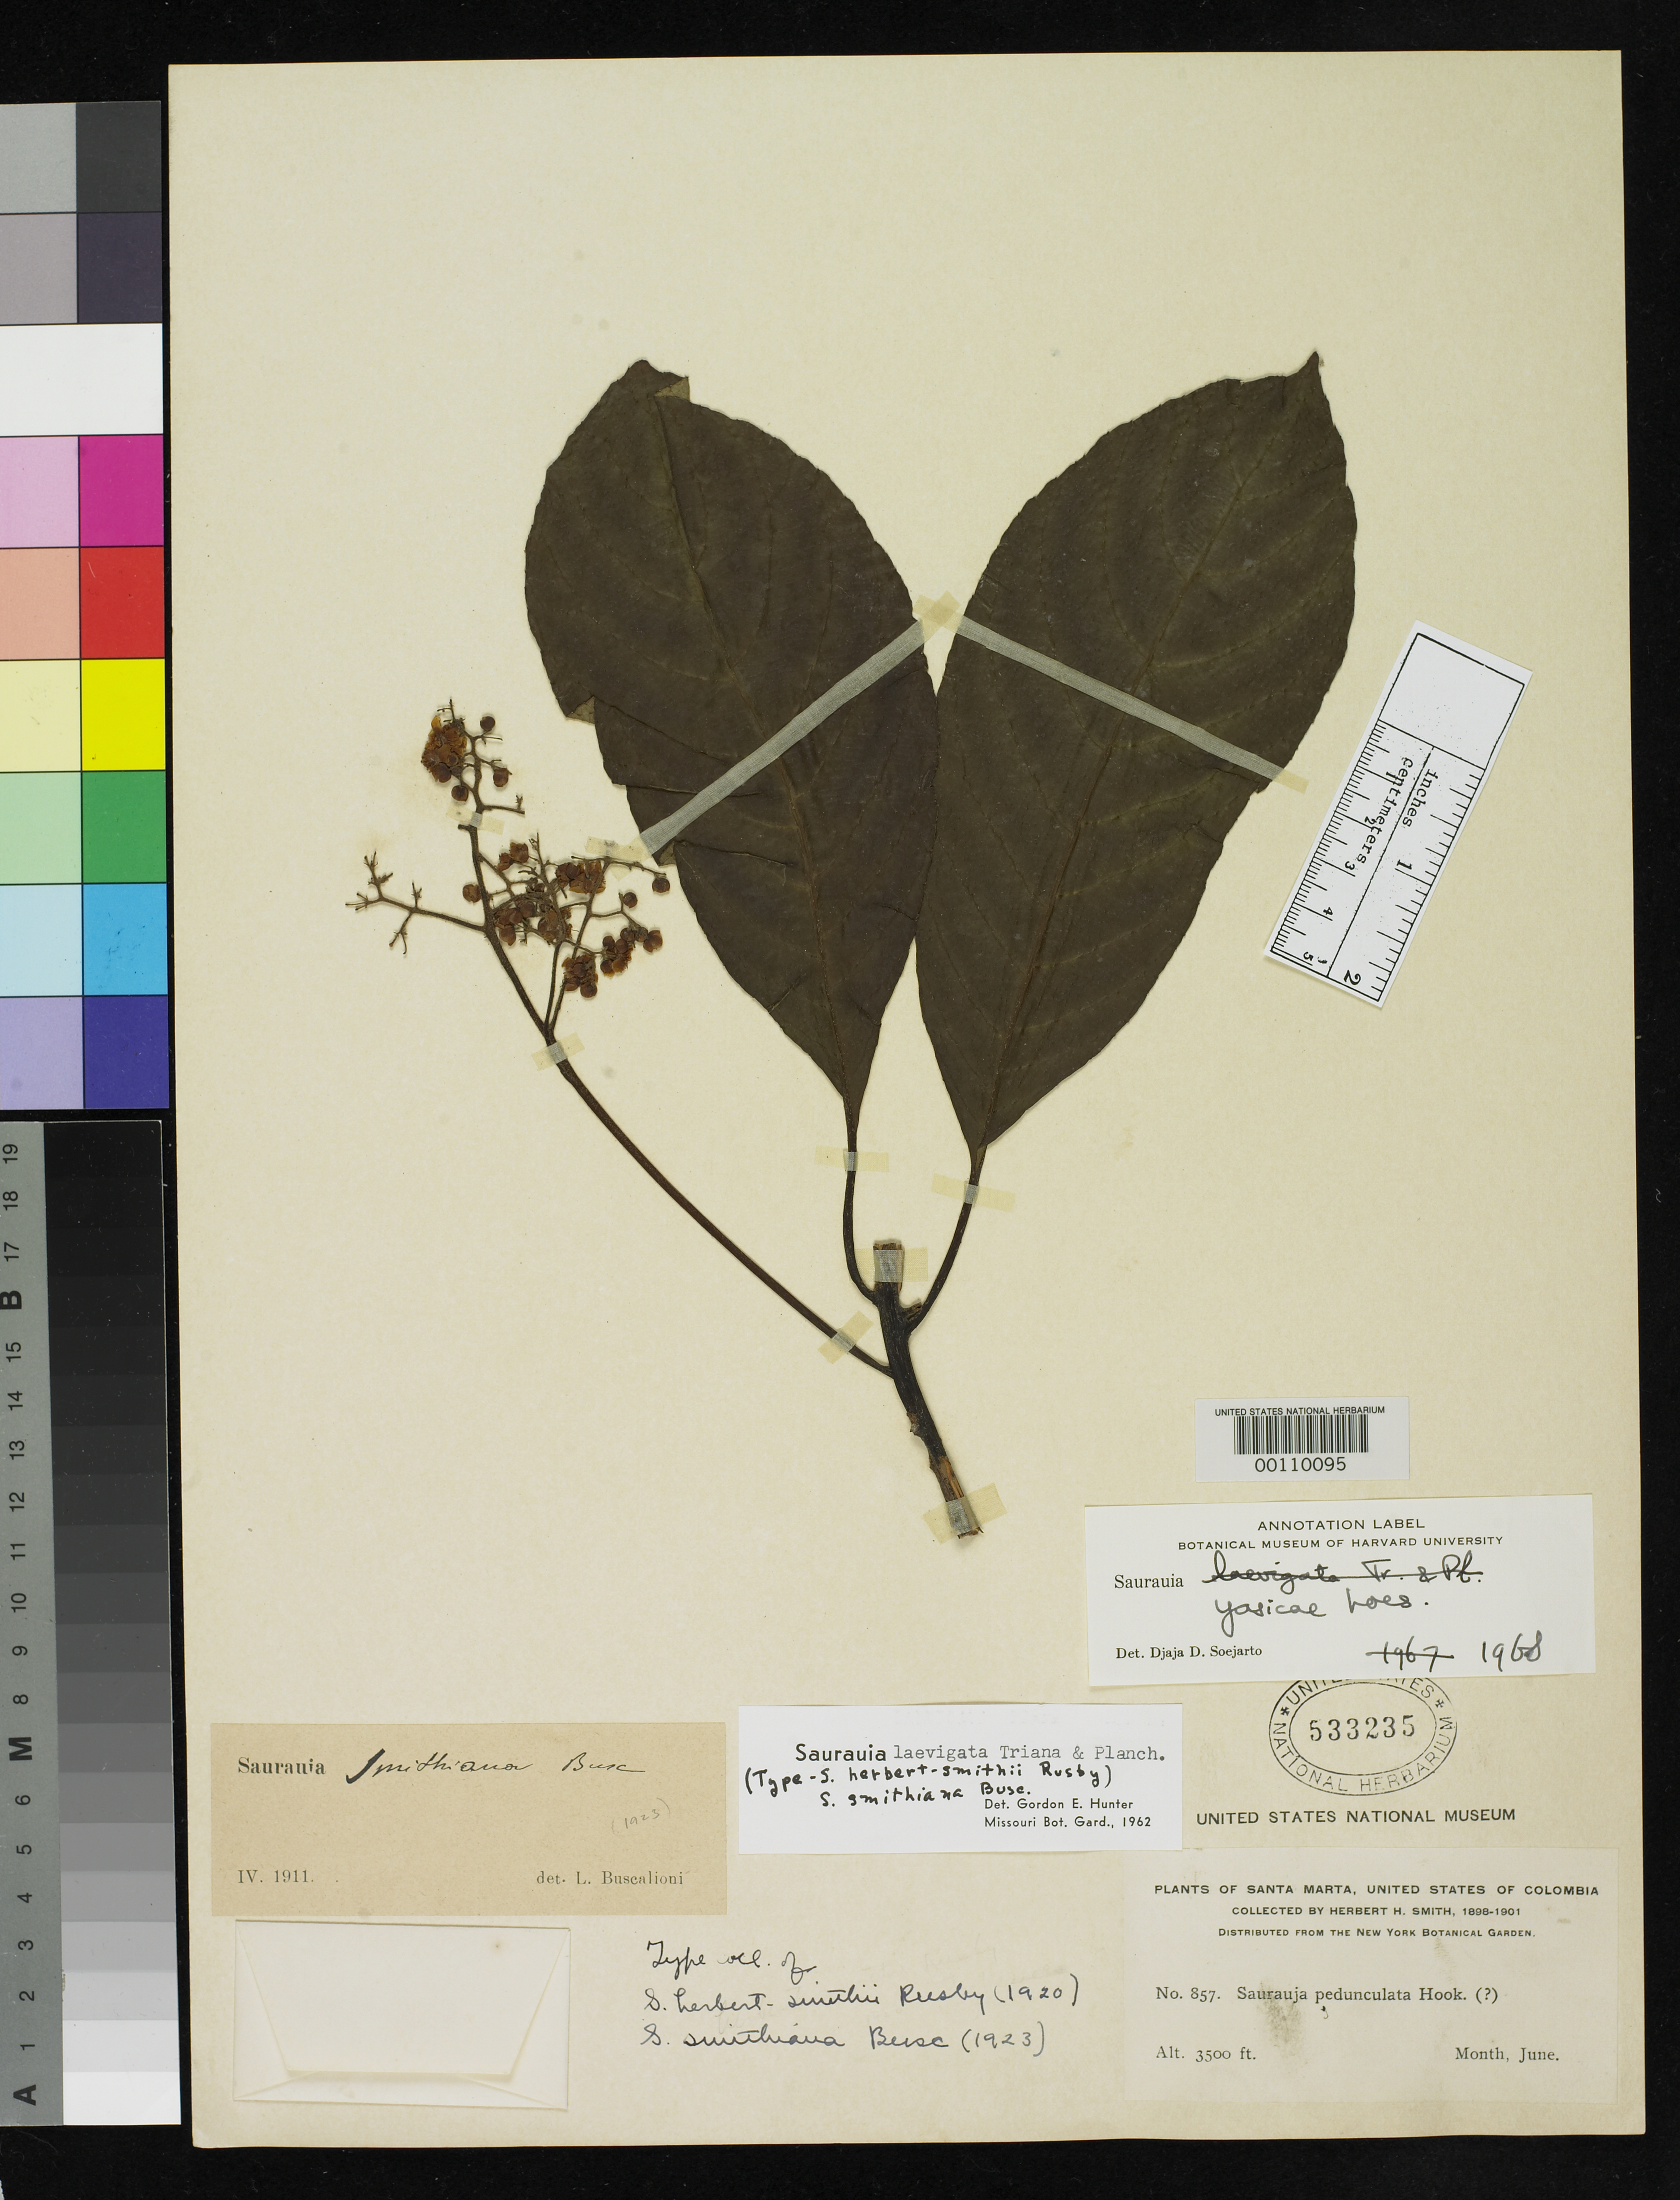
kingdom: Plantae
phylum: Tracheophyta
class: Magnoliopsida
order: Ericales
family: Actinidiaceae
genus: Saurauia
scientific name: Saurauia smithiana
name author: Buscal.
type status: Isotype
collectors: Herbert H. Smith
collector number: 857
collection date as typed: May 1898 to -- May 1901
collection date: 1898-05/1901-05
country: Colombia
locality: Cacagua Lita.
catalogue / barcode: US 533235-2